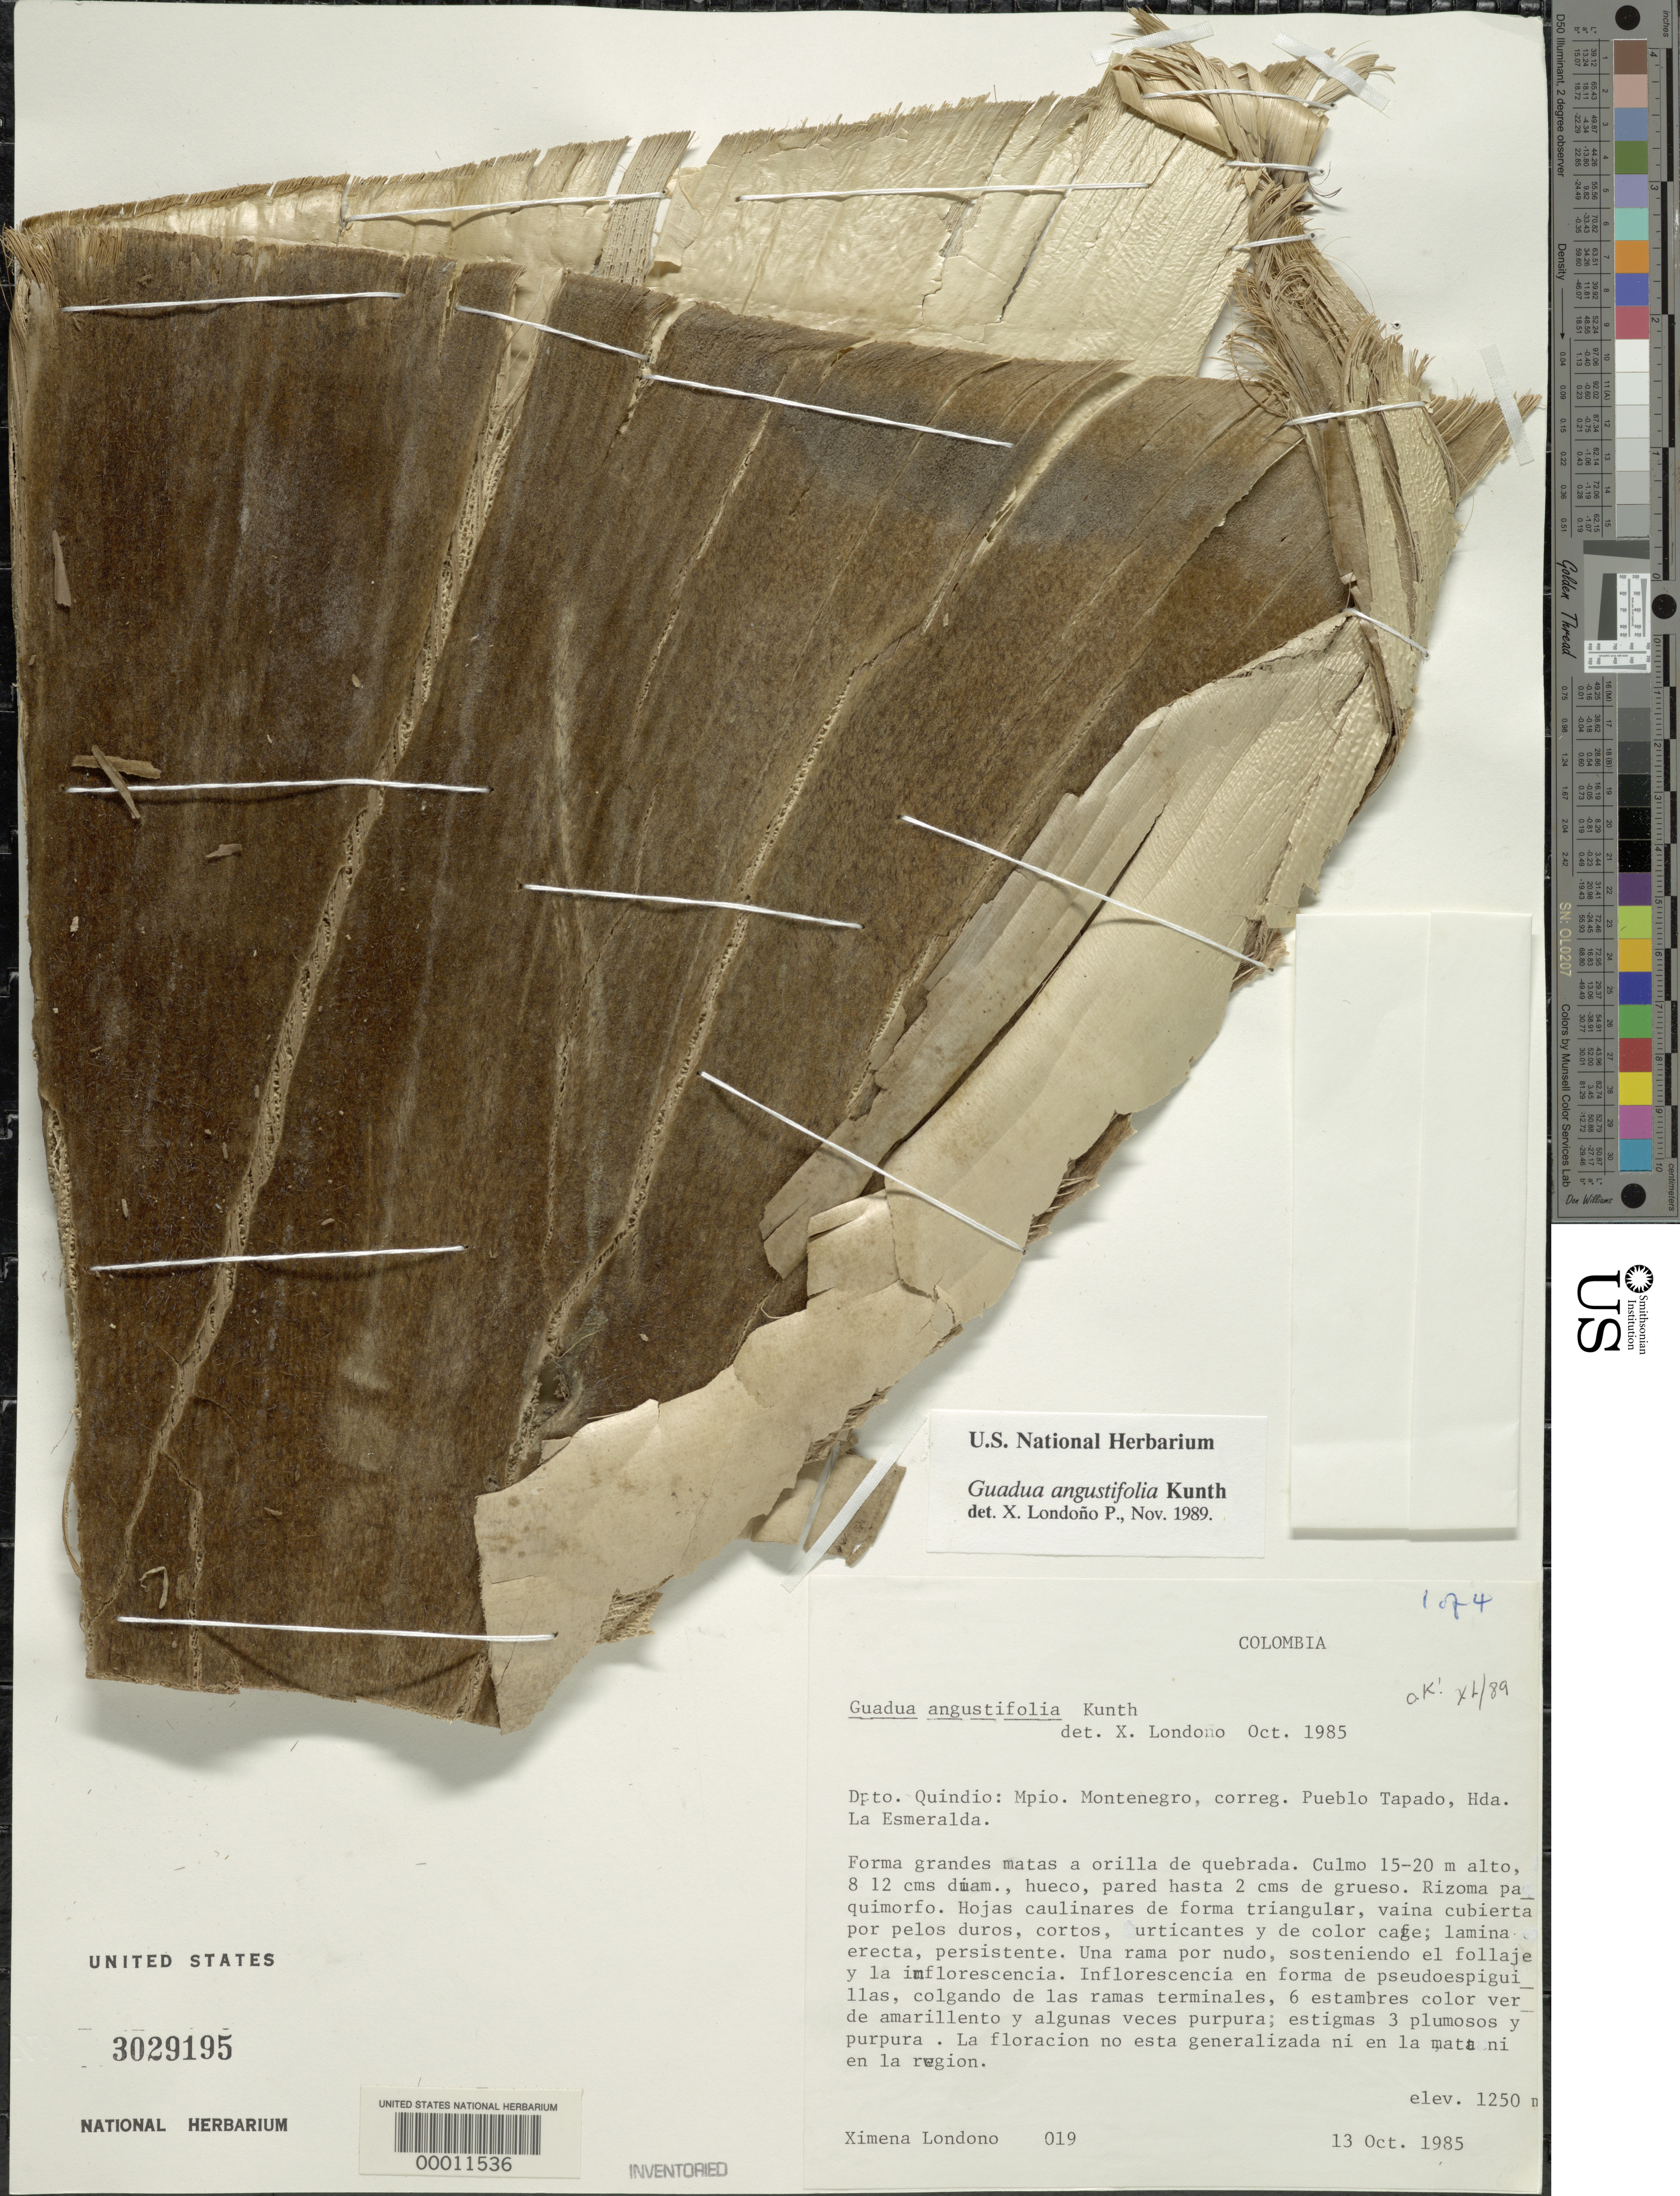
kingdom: Plantae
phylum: Tracheophyta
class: Liliopsida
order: Poales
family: Poaceae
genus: Guadua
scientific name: Guadua angustifolia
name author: Kunth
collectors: X. Londoño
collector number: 85-019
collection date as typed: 13 Oct 1985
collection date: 1985-10-13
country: Colombia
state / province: Quindío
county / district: Montenegro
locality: Pueblo tapado correg., hda. la Esmeralda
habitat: Large forest at the mouth of the quebrada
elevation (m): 1250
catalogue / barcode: US 3029195